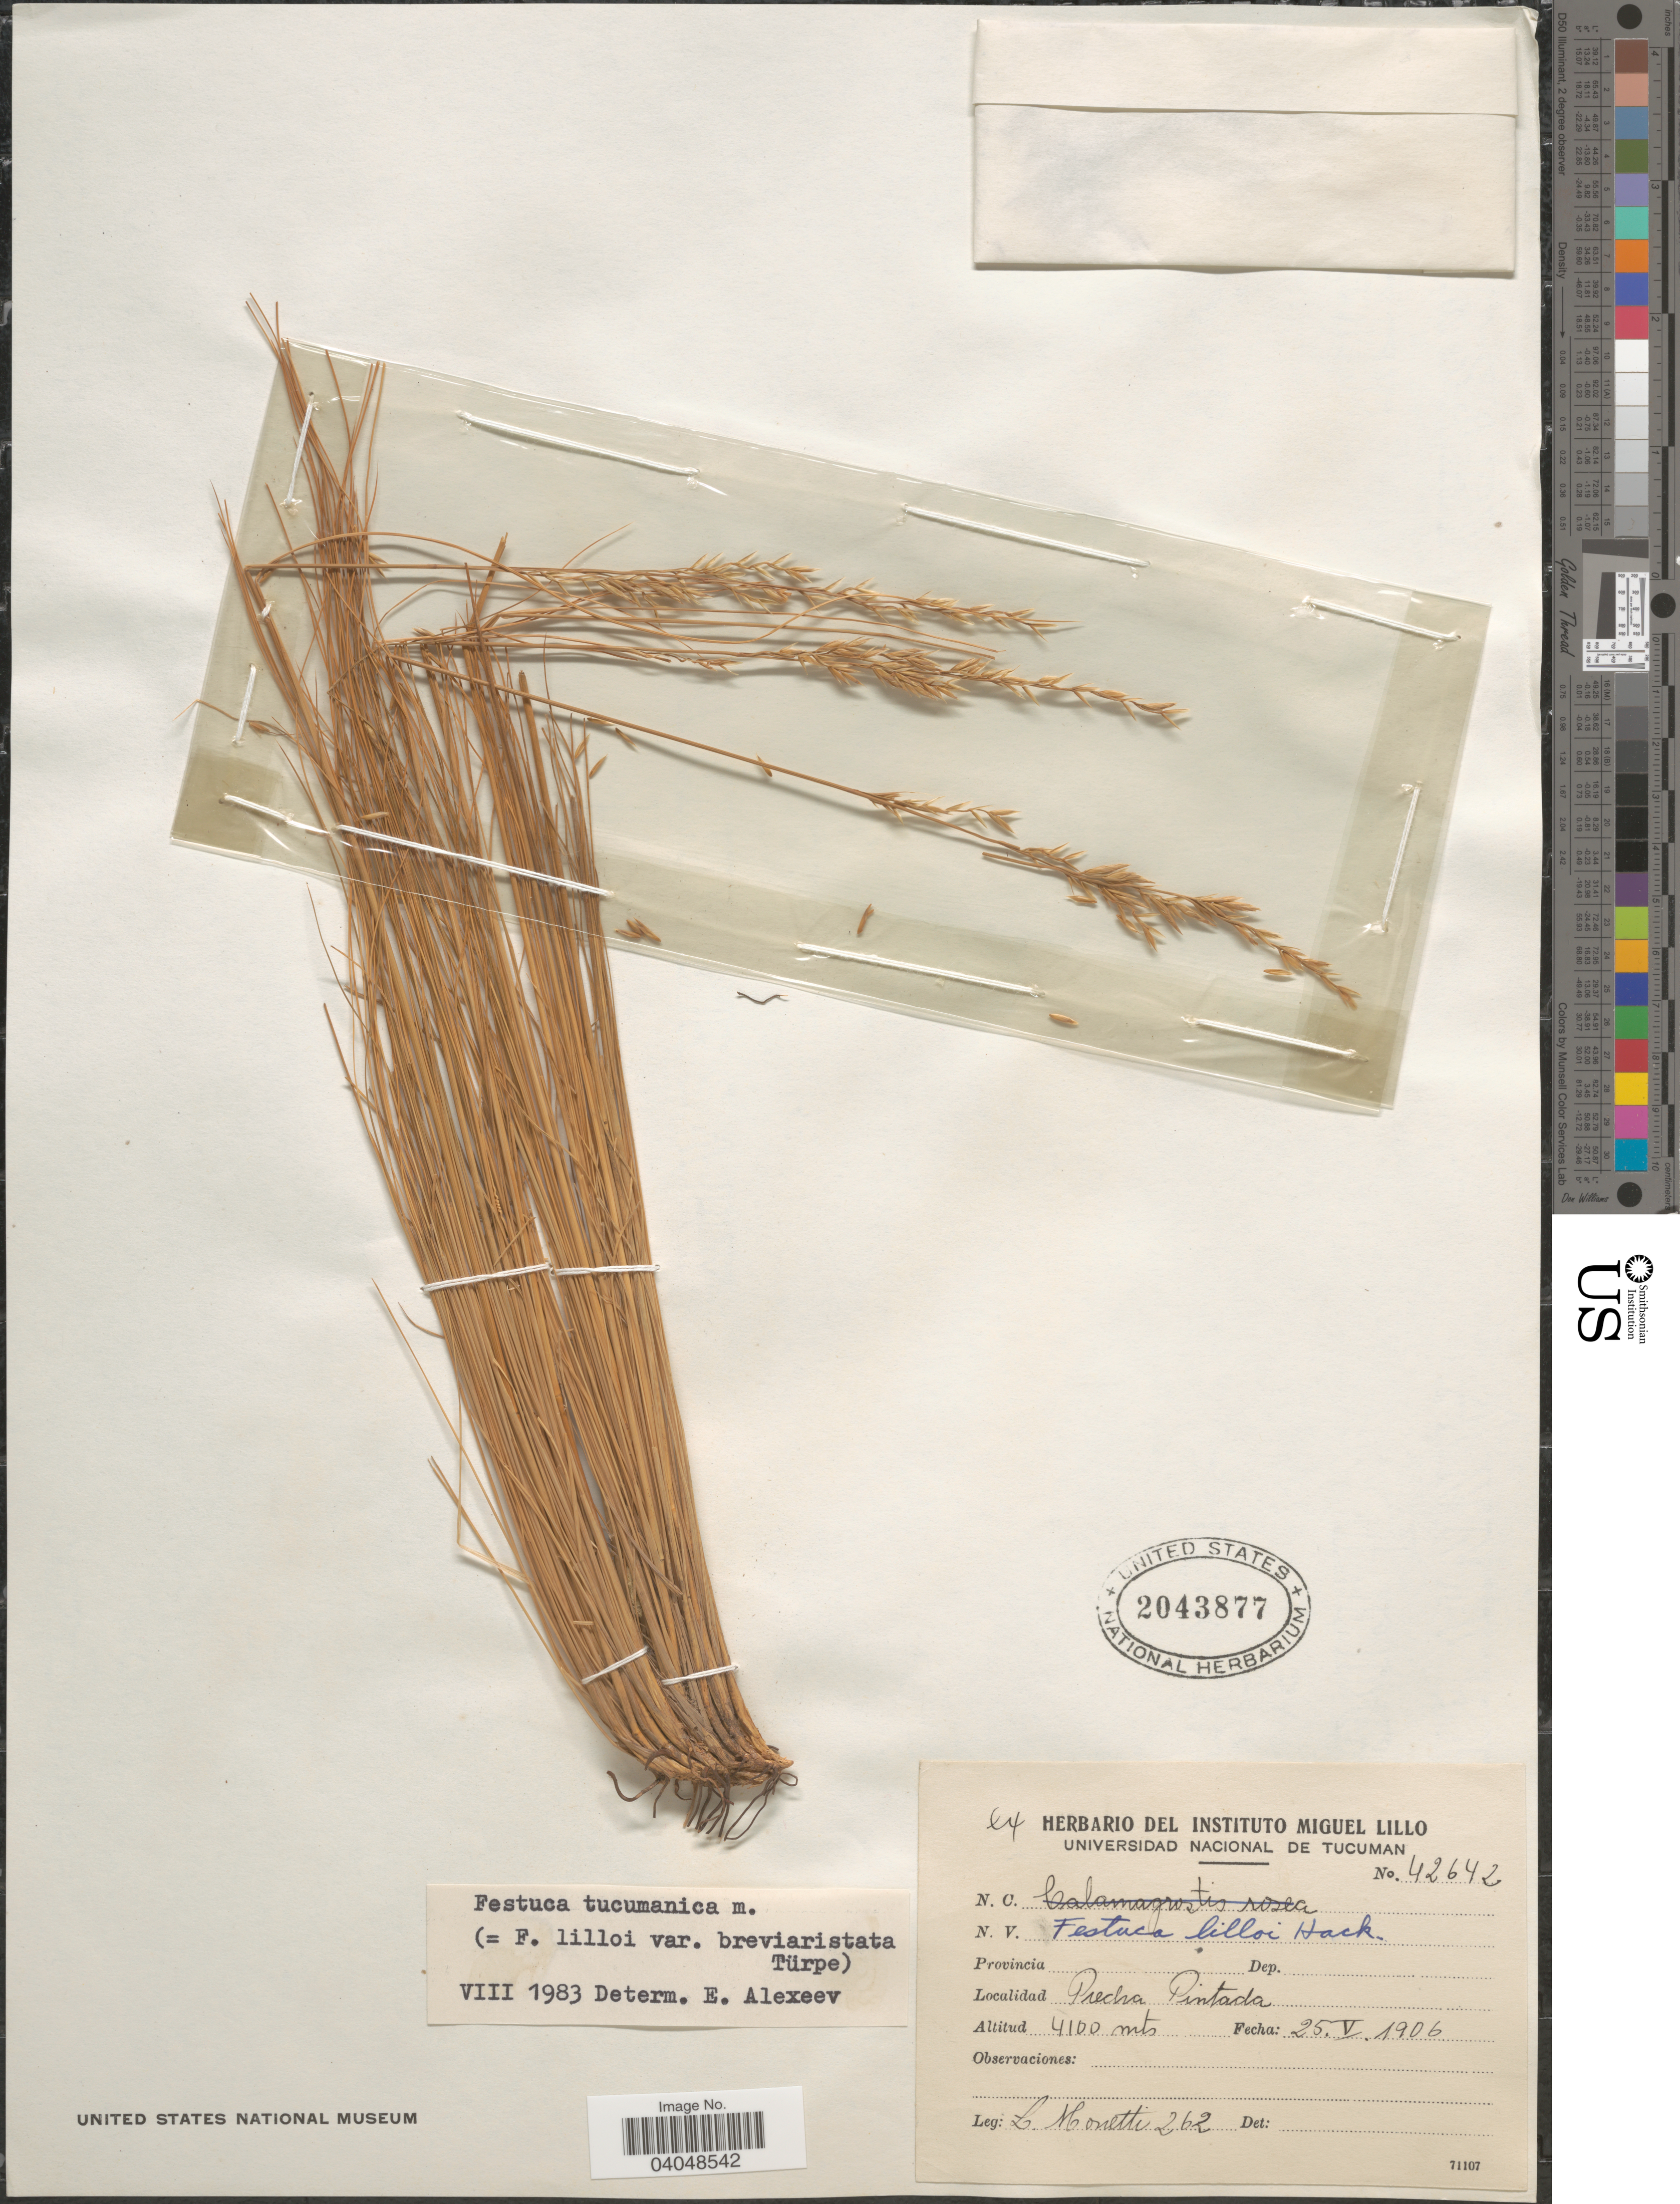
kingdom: Plantae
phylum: Tracheophyta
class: Liliopsida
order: Poales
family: Poaceae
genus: Festuca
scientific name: Festuca tucumanica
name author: E.B. Alexeev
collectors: L. Monetti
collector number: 262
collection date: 1906-05-25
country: Argentina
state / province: Tucuman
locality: Precha Pintada.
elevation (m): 4100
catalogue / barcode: US 2043877